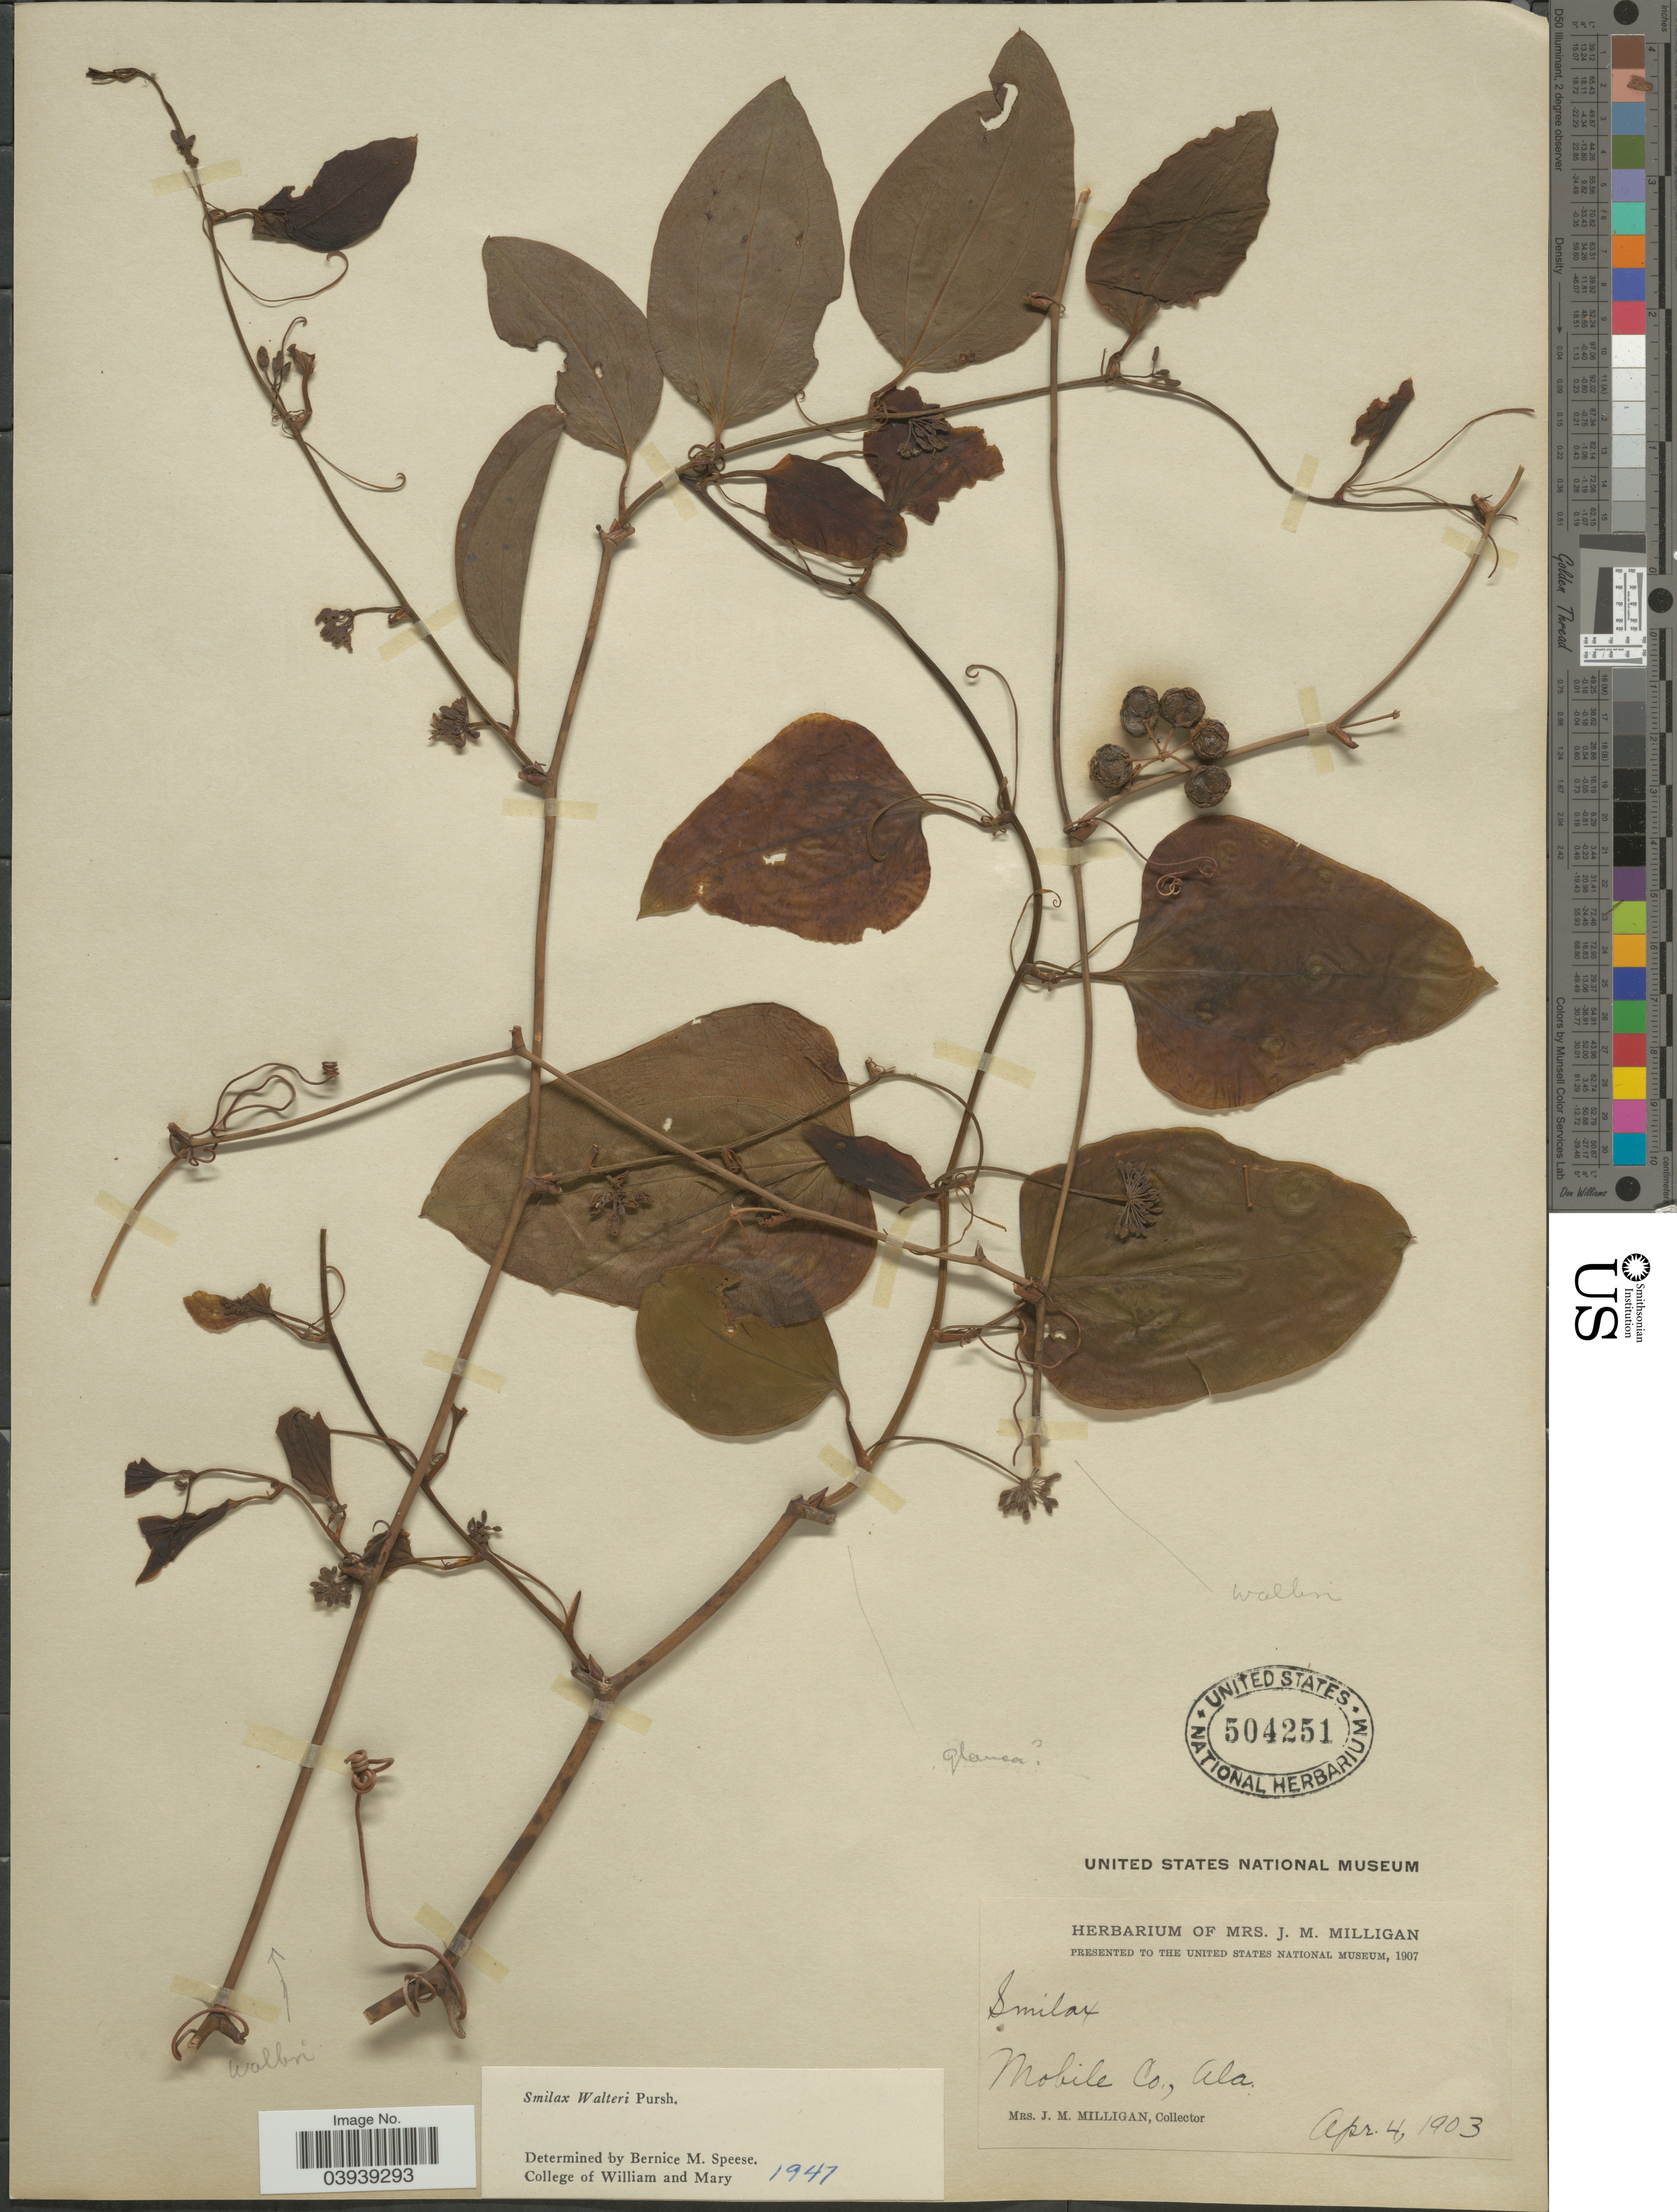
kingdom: Plantae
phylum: Tracheophyta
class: Liliopsida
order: Liliales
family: Smilacaceae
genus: Smilax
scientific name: Smilax walteri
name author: Pursh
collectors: J. Milligan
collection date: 1903-04-04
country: United States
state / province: Alabama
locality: Mobile Co.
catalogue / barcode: US 504251